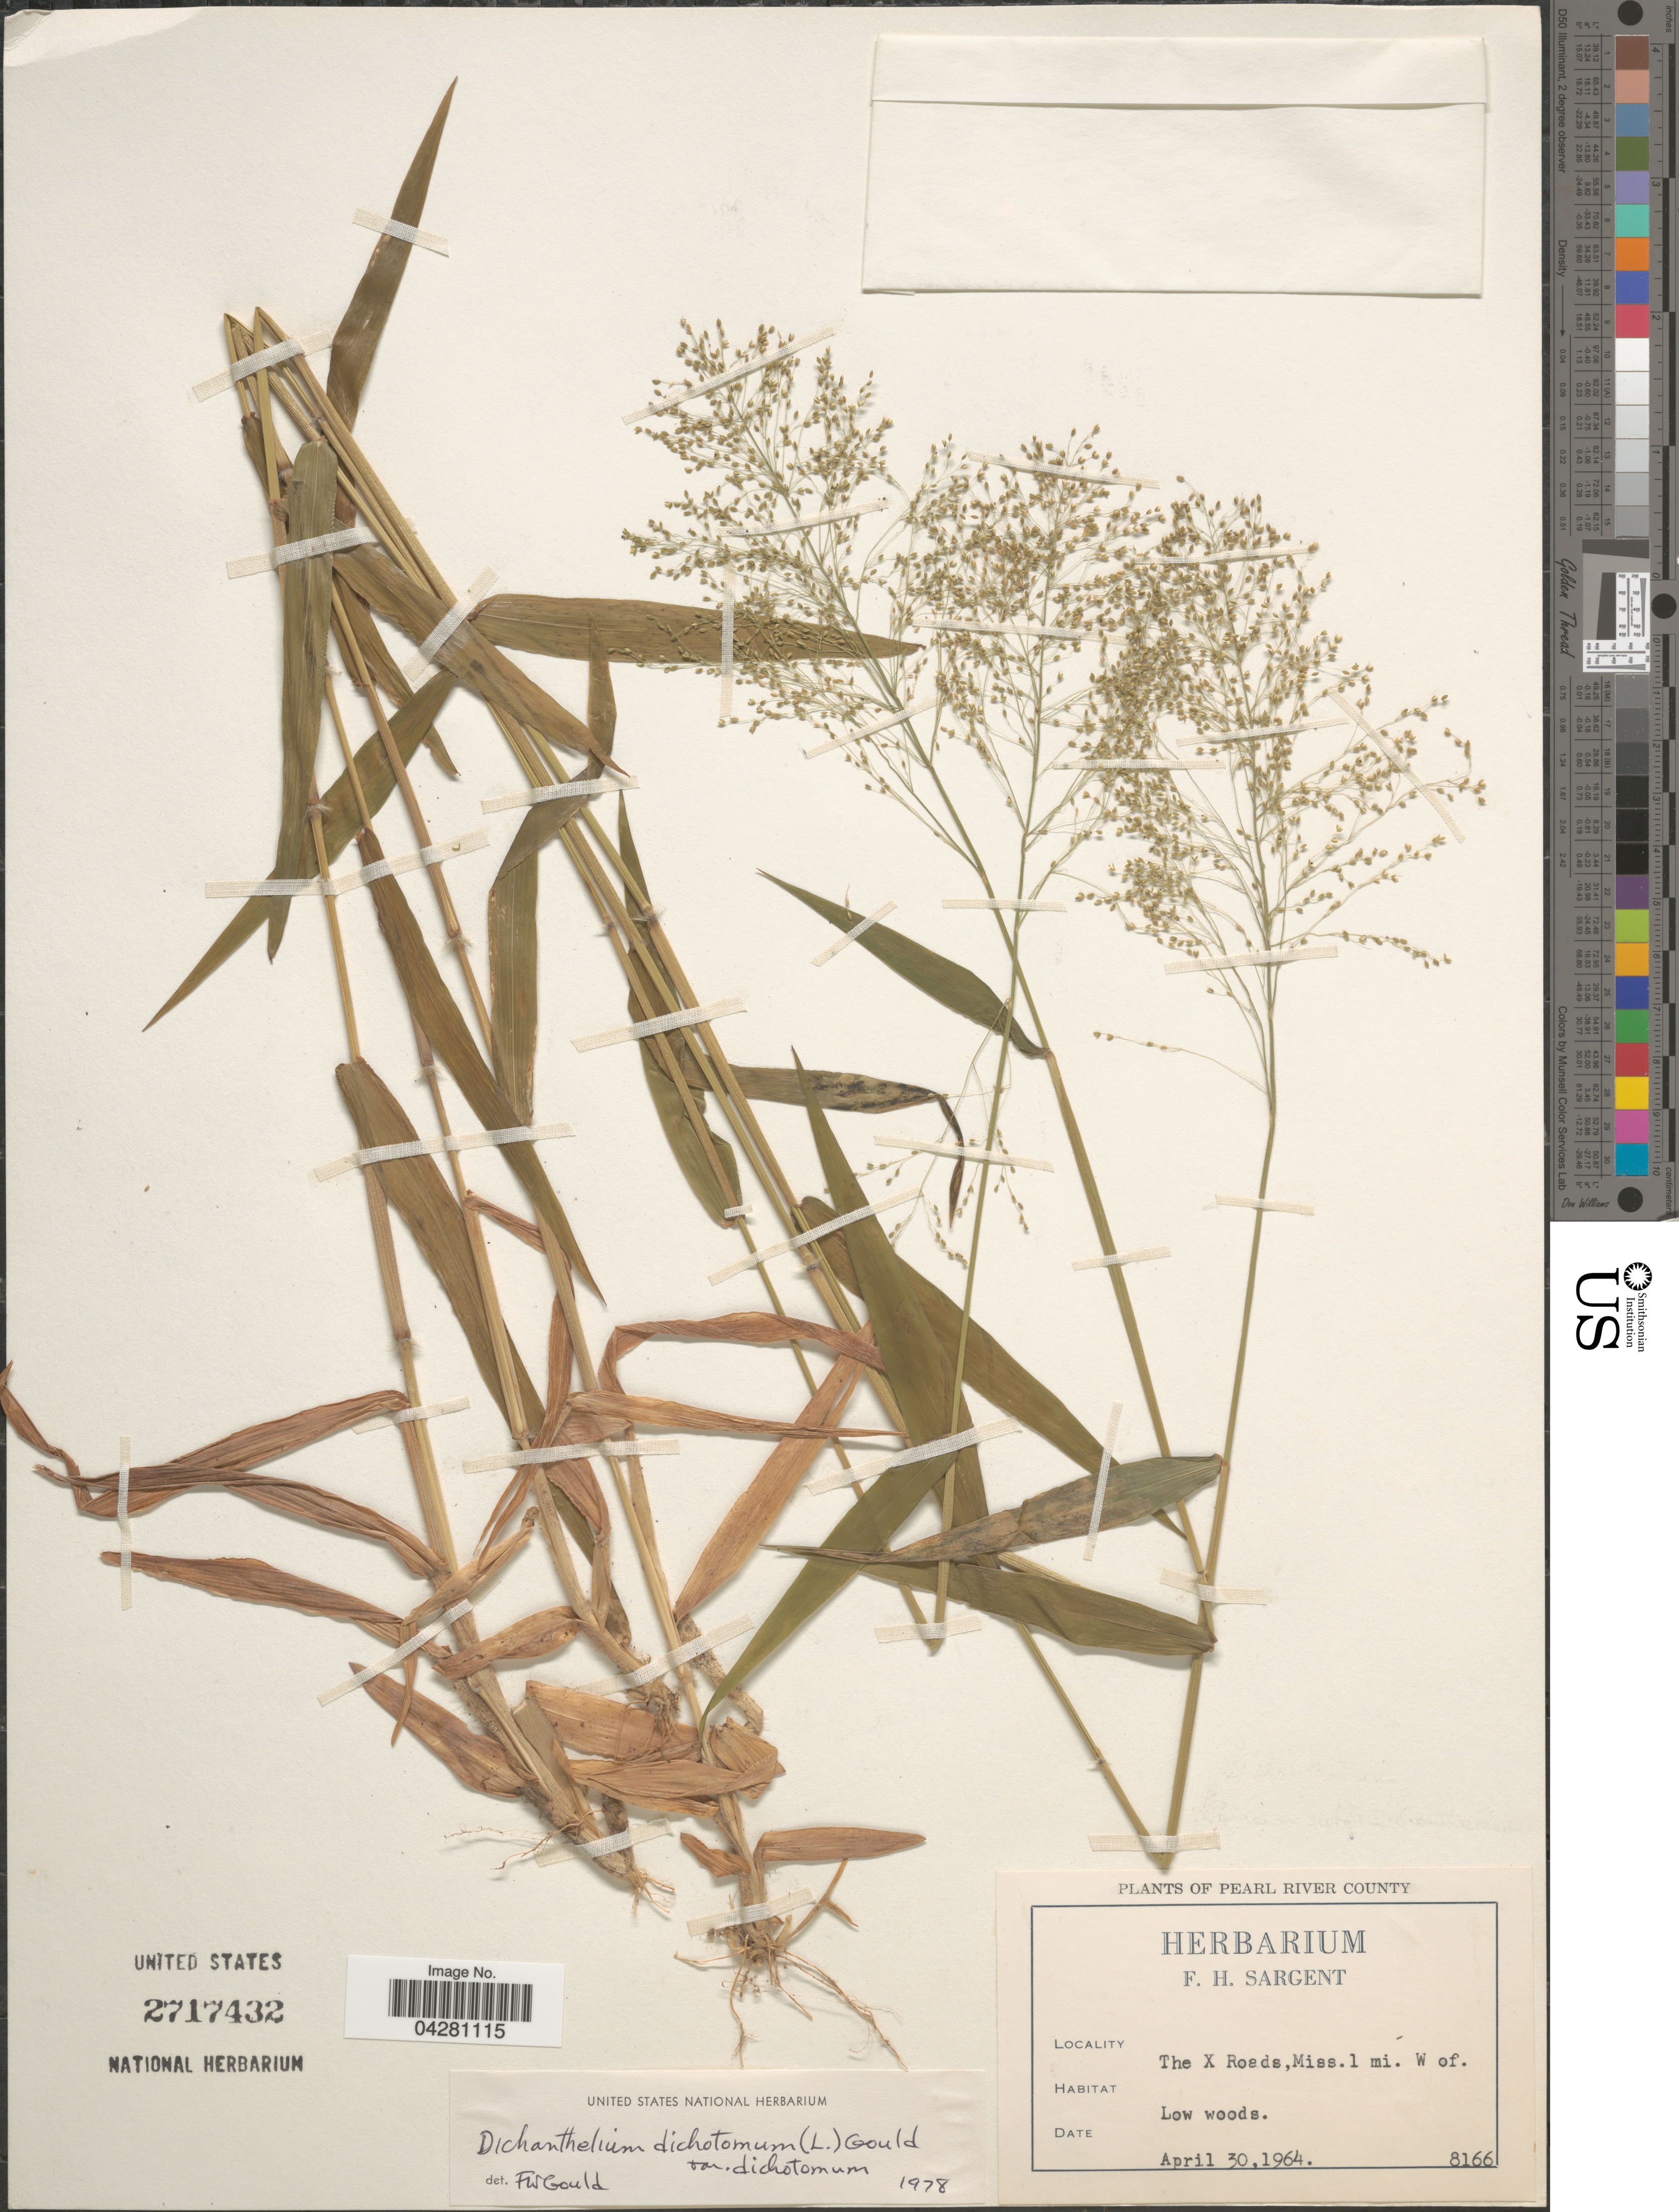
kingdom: Plantae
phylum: Tracheophyta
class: Liliopsida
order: Poales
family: Poaceae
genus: Dichanthelium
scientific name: Dichanthelium dichotomum var. dichotomum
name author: (L.) Gould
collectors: F. H. Sargent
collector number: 8166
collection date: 1964-04-30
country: United States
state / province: Mississippi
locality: Pearl River County. The [Foreign script] Roads, 1 mi. W of. Low woods.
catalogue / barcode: US 2717432